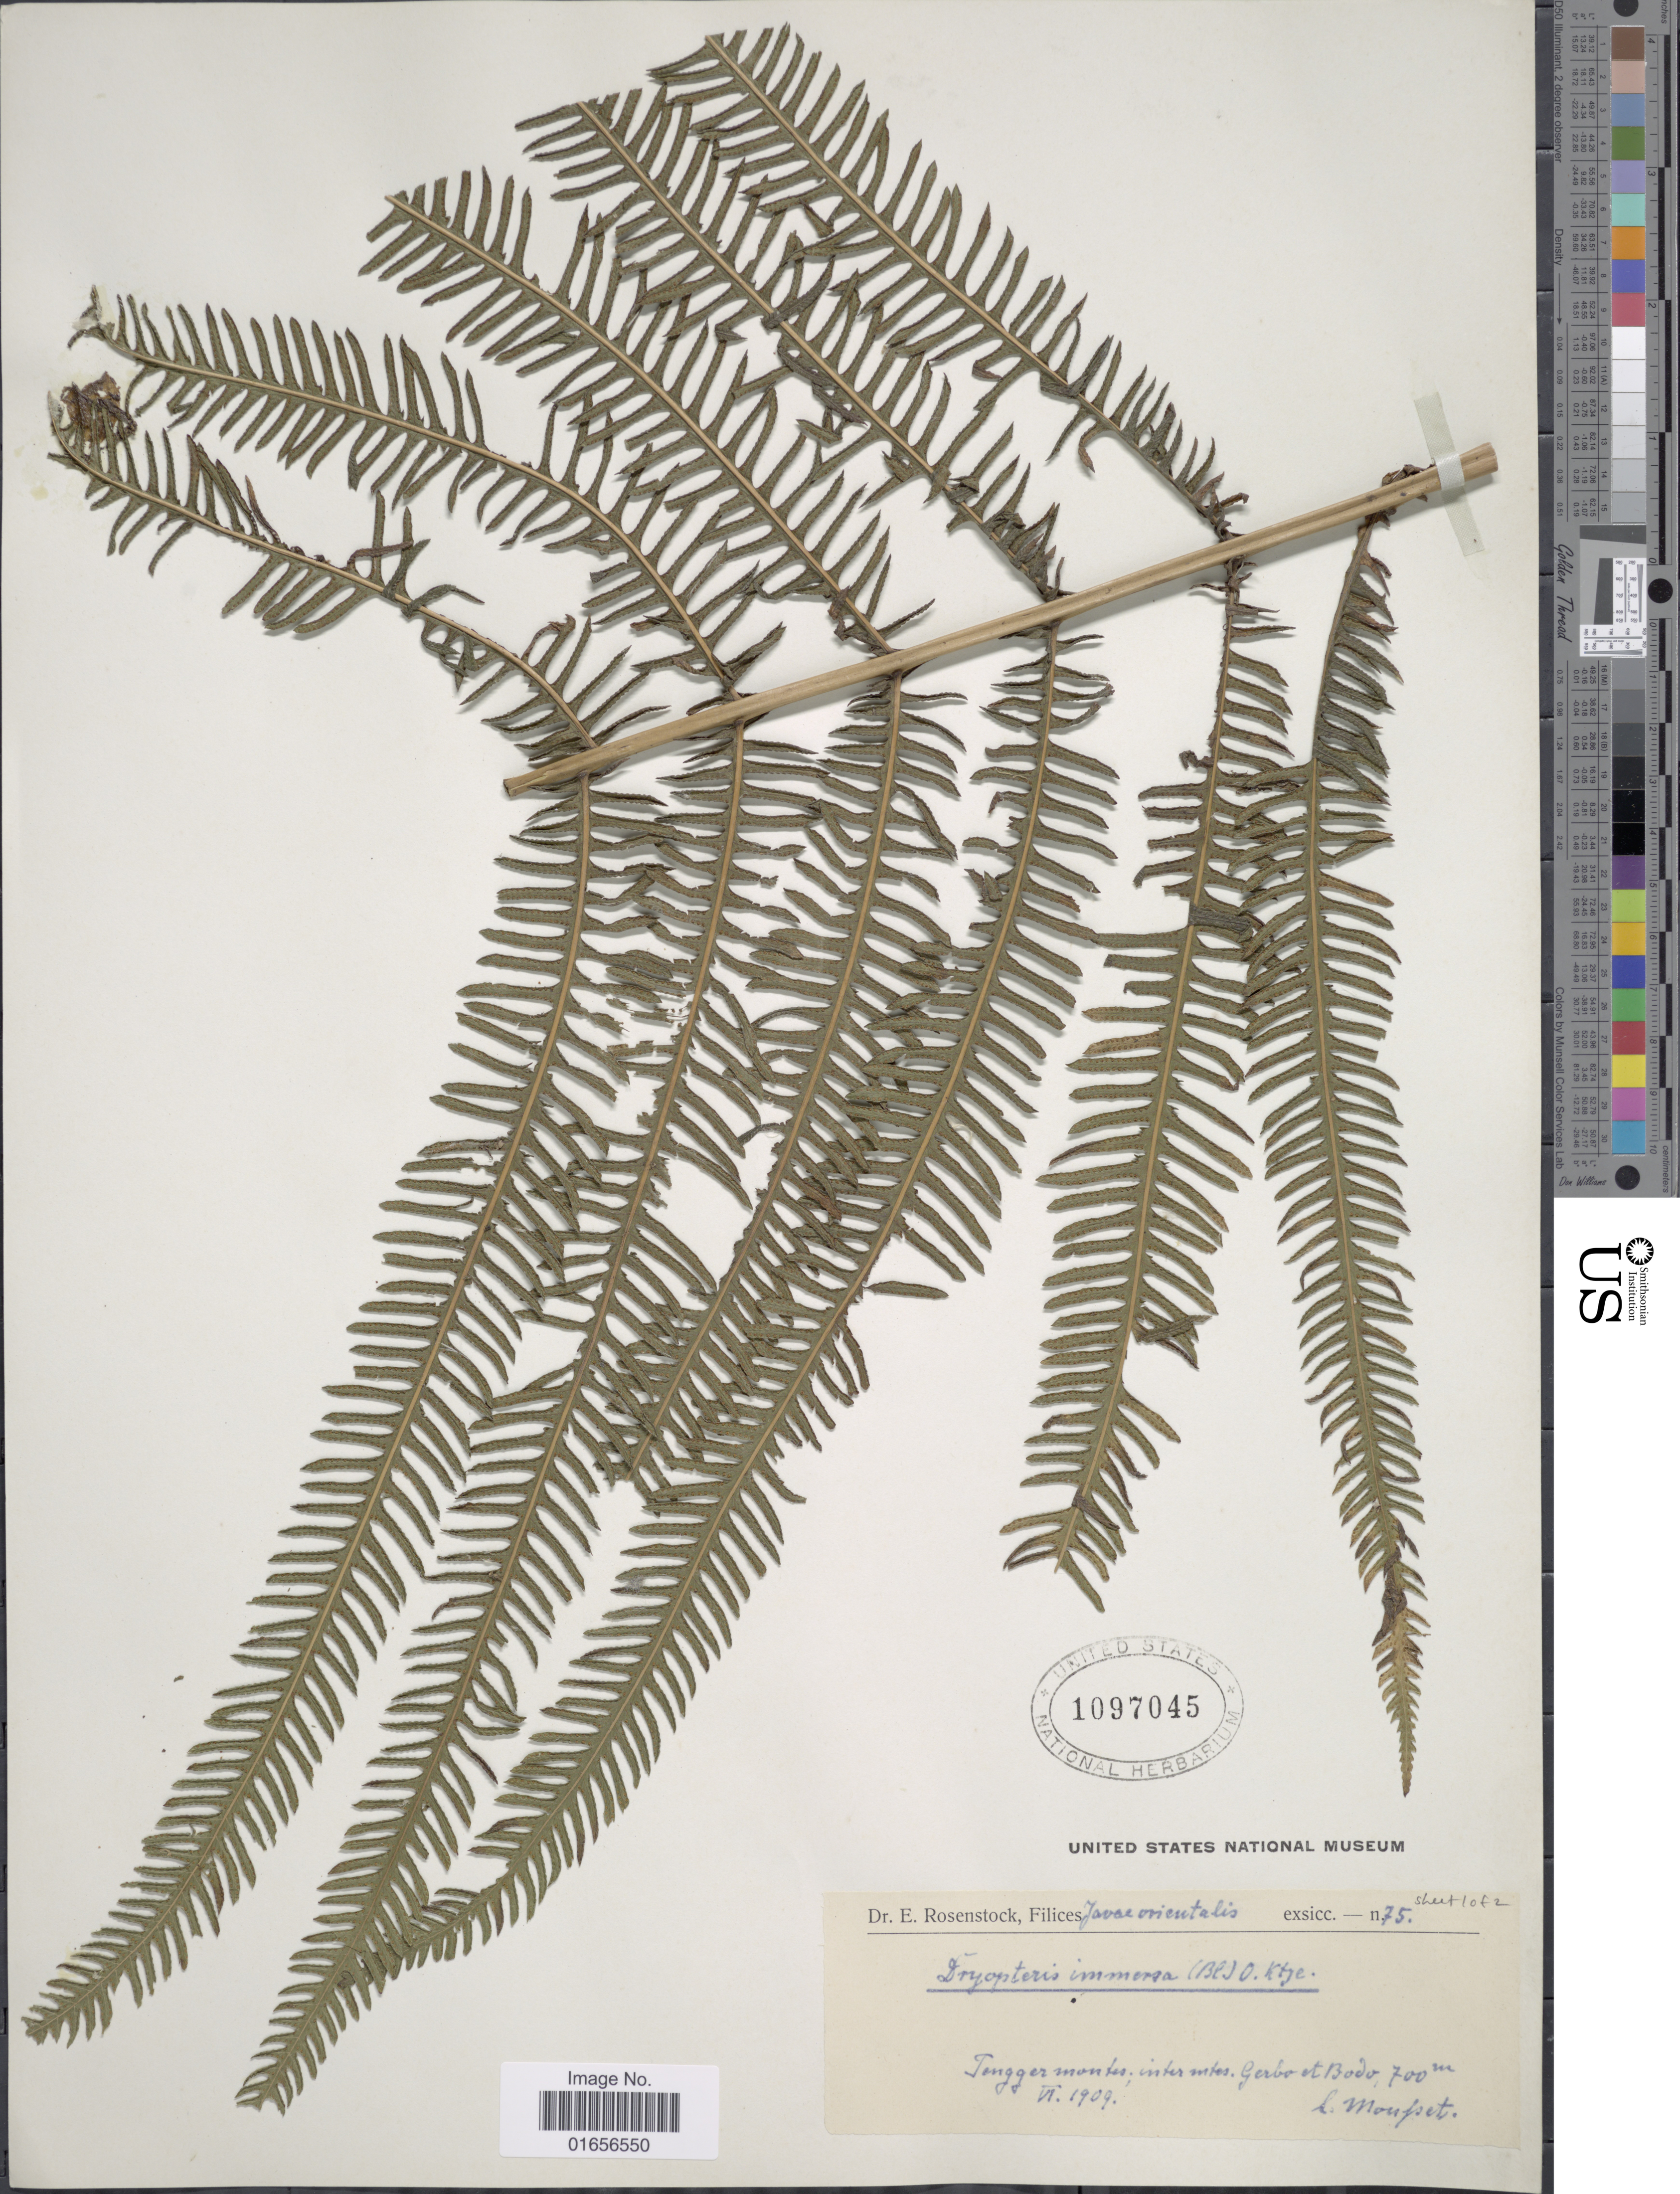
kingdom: Plantae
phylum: Tracheophyta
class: Polypodiopsida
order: Polypodiales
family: Thelypteridaceae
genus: Amphineuron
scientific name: Amphineuron immersum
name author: (Blume) Holttum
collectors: Mousset, --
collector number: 75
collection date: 1909-06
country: Indonesia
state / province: Java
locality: Tengger montes, inter mtes. Gerbo et Bodo.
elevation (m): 700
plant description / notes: Corrected "Tennger Montes; inter Mtes. gerber at Bodo." to "Tengger montes; inter mtes. Gerbo et Bodo."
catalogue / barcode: US 1097045